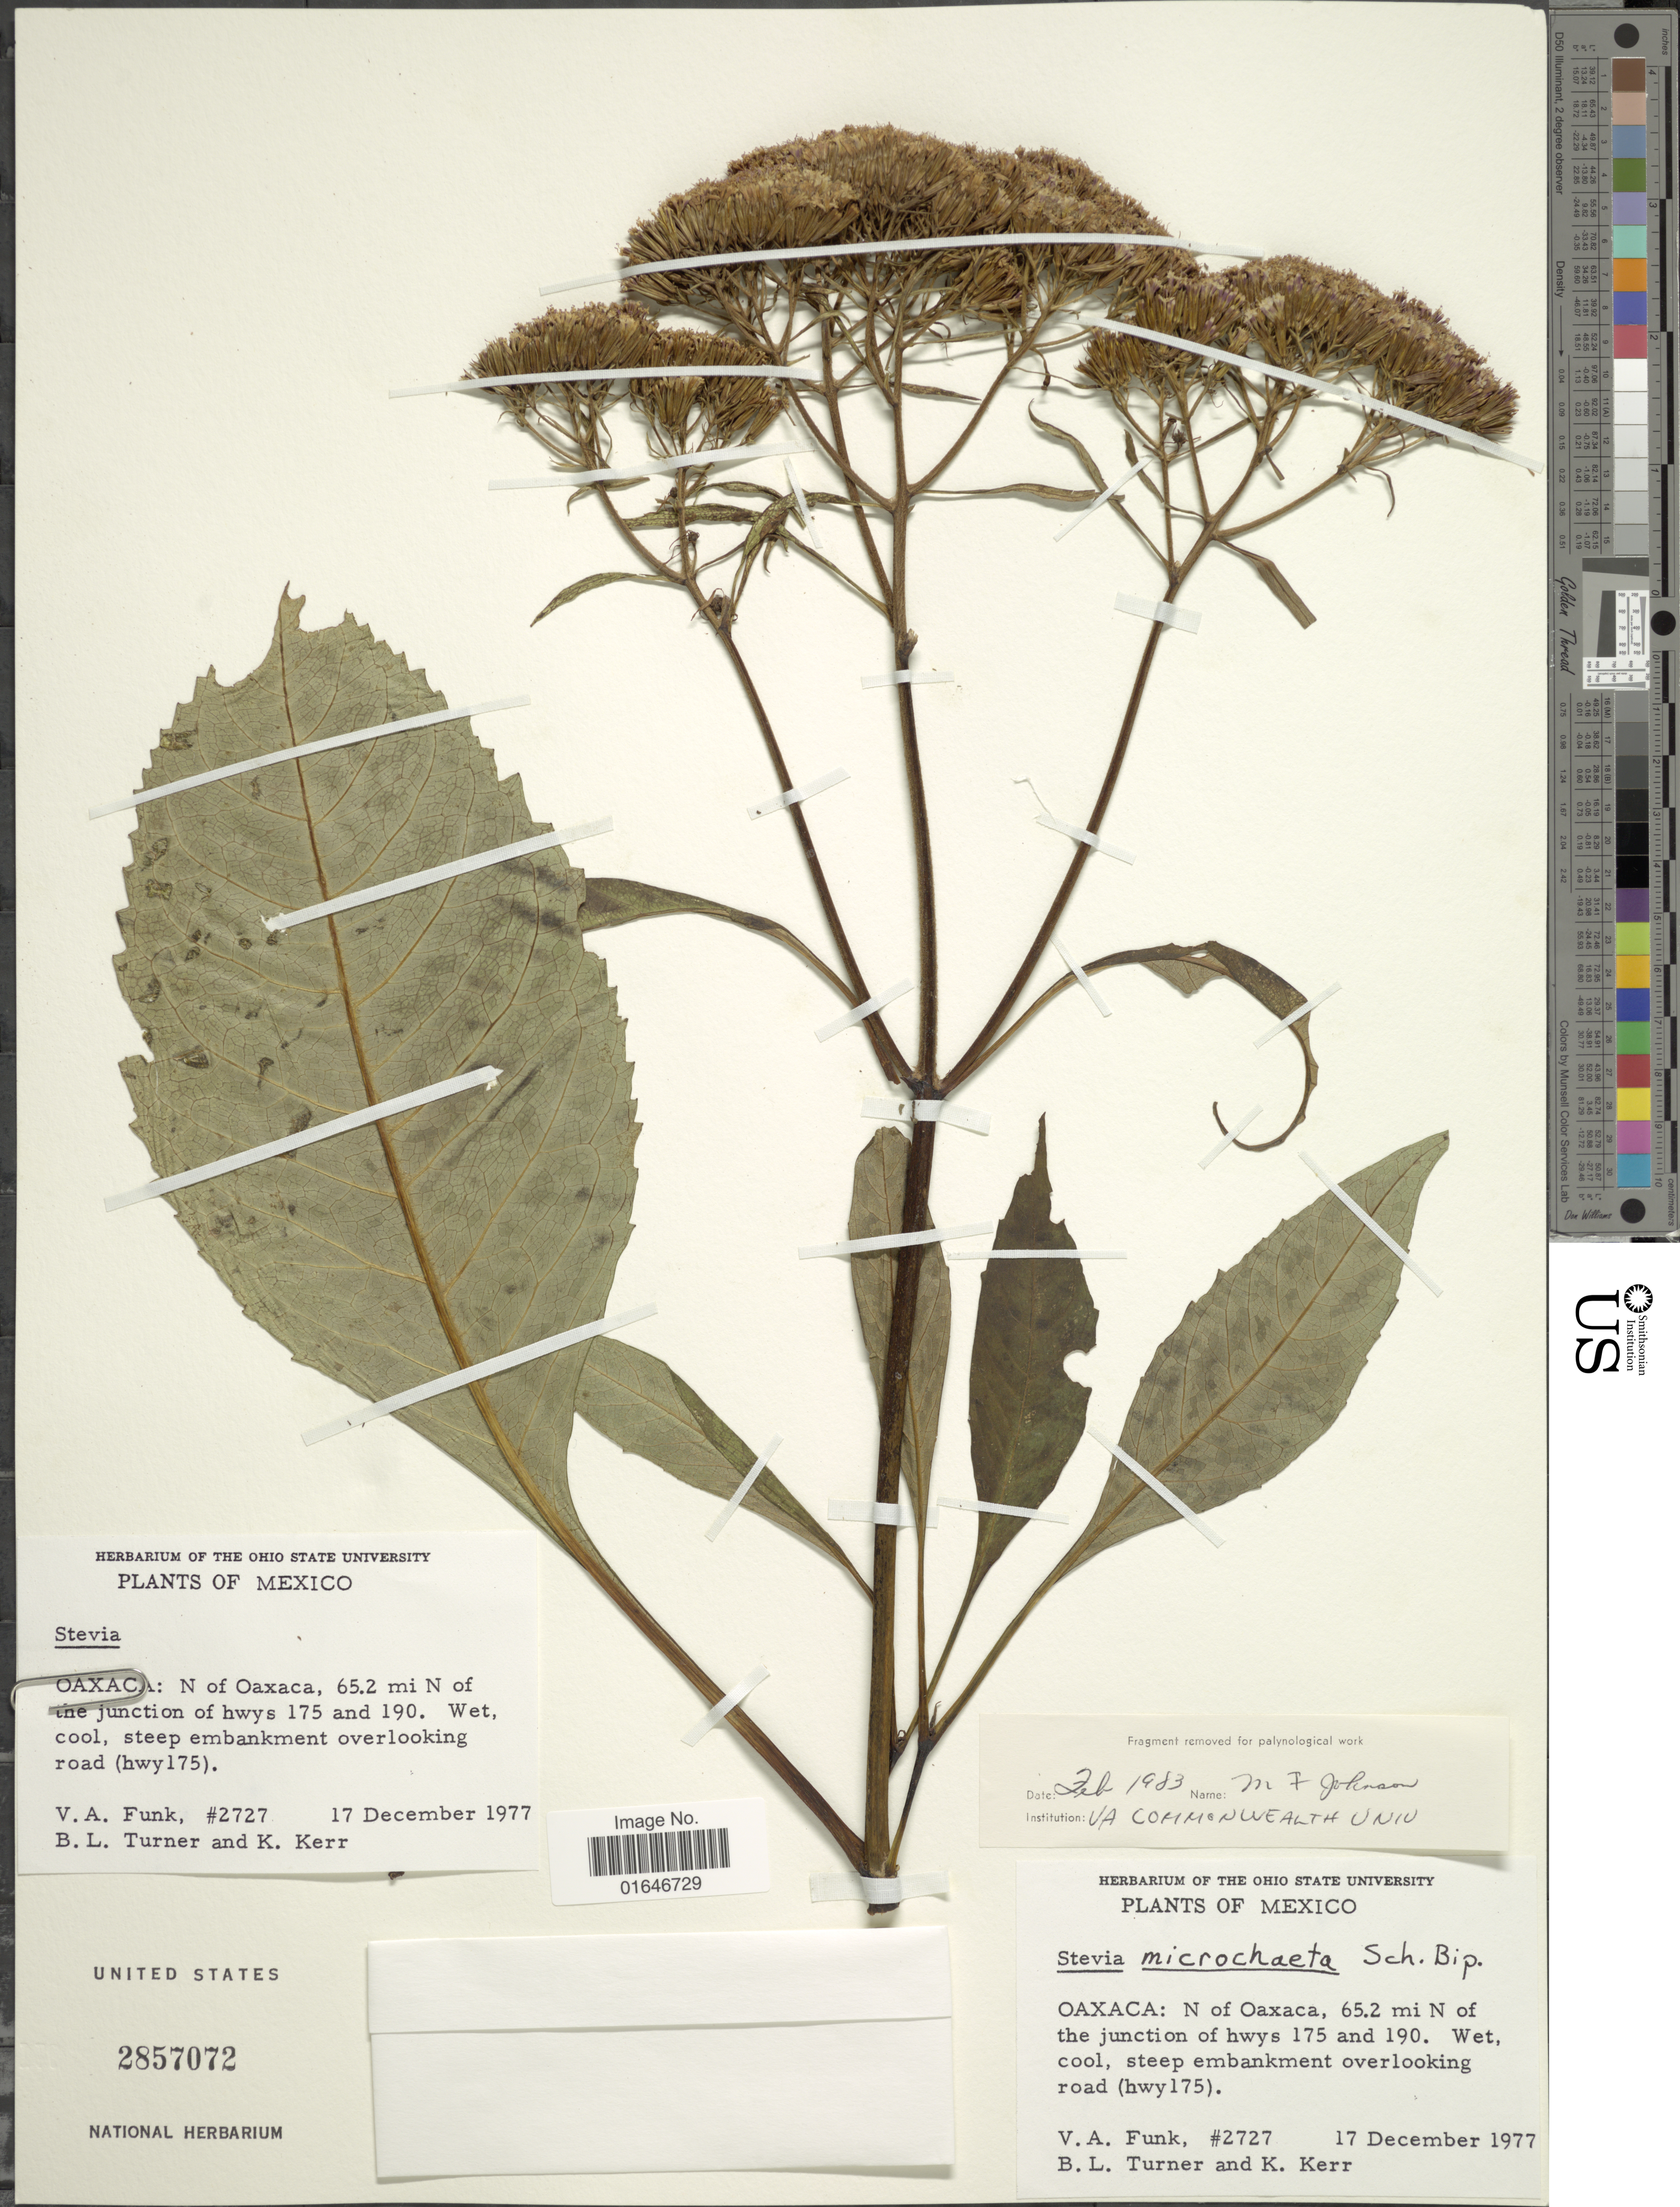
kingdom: Plantae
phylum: Tracheophyta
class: Magnoliopsida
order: Asterales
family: Asteraceae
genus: Stevia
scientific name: Stevia microchaeta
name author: Sch. Bip.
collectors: V. Funk, B. L. Turner & K. Kerr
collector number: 2727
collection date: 1977-12-17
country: Mexico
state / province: Oaxaca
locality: N of Oaxaca, 65.2 mi N of the junction of hwys 175 and 190, steep embankment overlooking road (hwy175).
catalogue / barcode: US 2857072